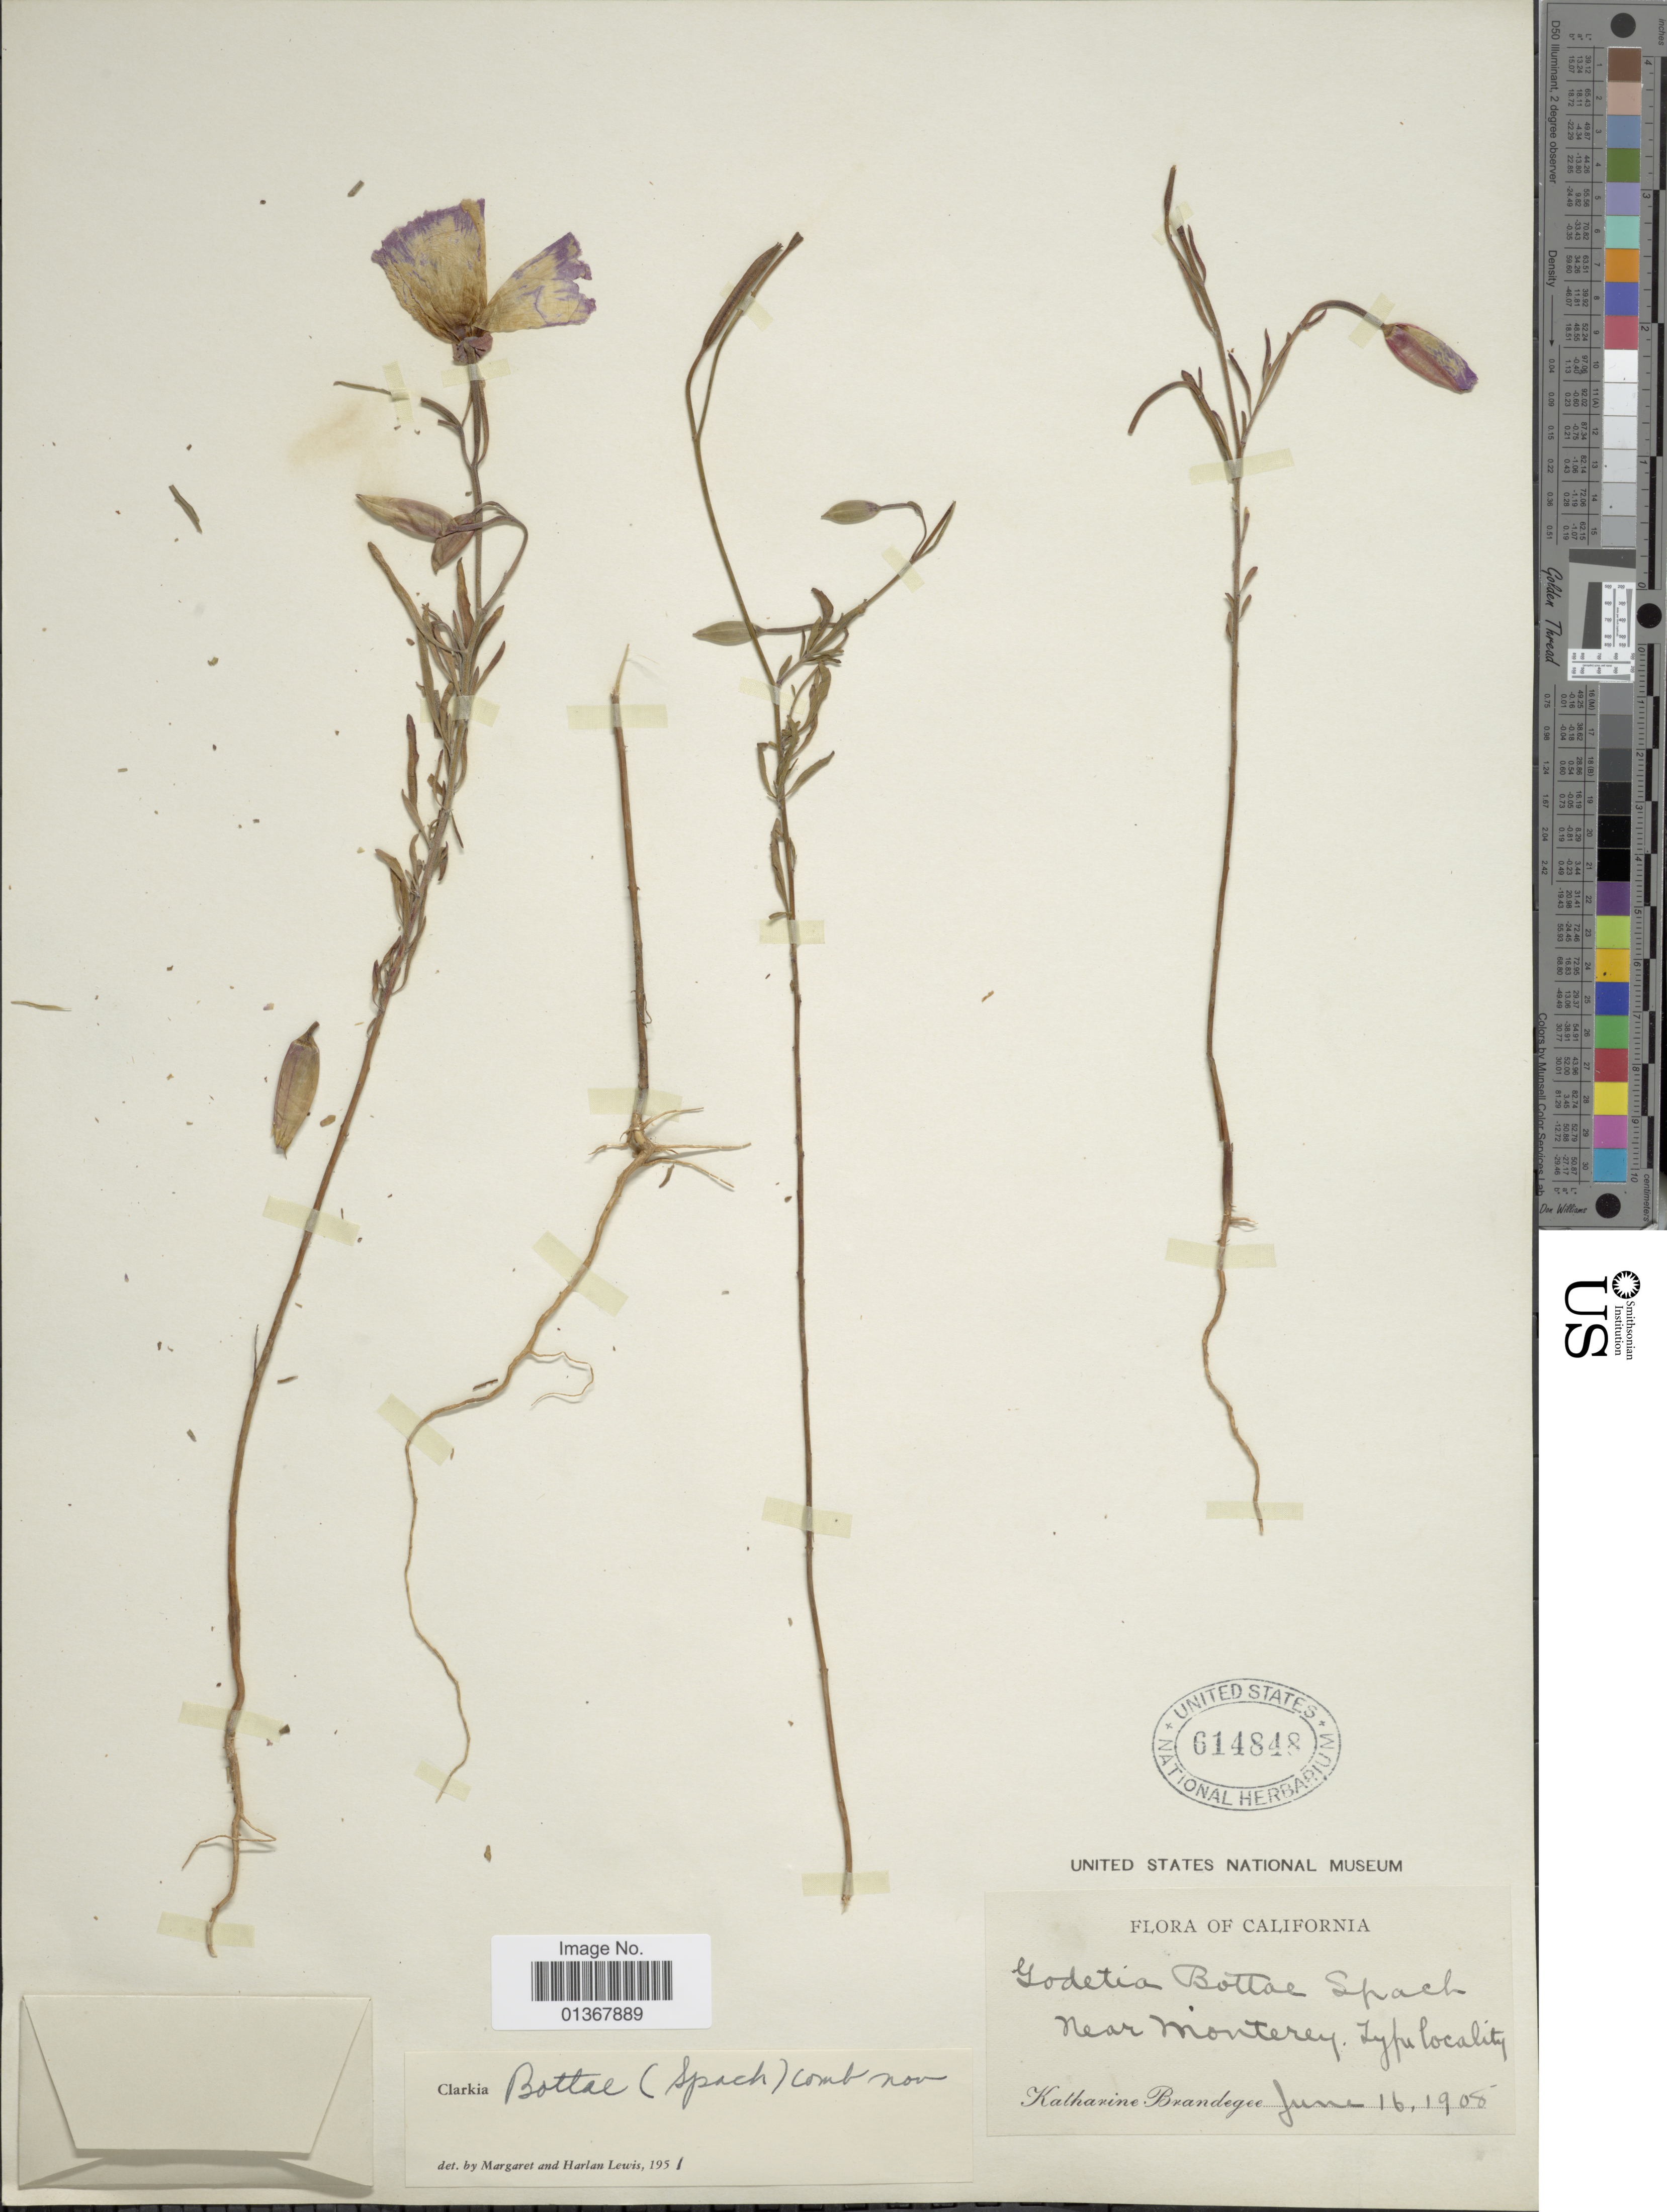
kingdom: Plantae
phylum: Tracheophyta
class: Magnoliopsida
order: Myrtales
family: Onagraceae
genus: Clarkia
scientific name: Clarkia bottae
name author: (Spach) F. H. Lewis & M.E. Lewis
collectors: M. K. Brandegee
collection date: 1908-06-16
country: United States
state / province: California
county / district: Monterey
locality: Near Monterey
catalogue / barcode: US 614848